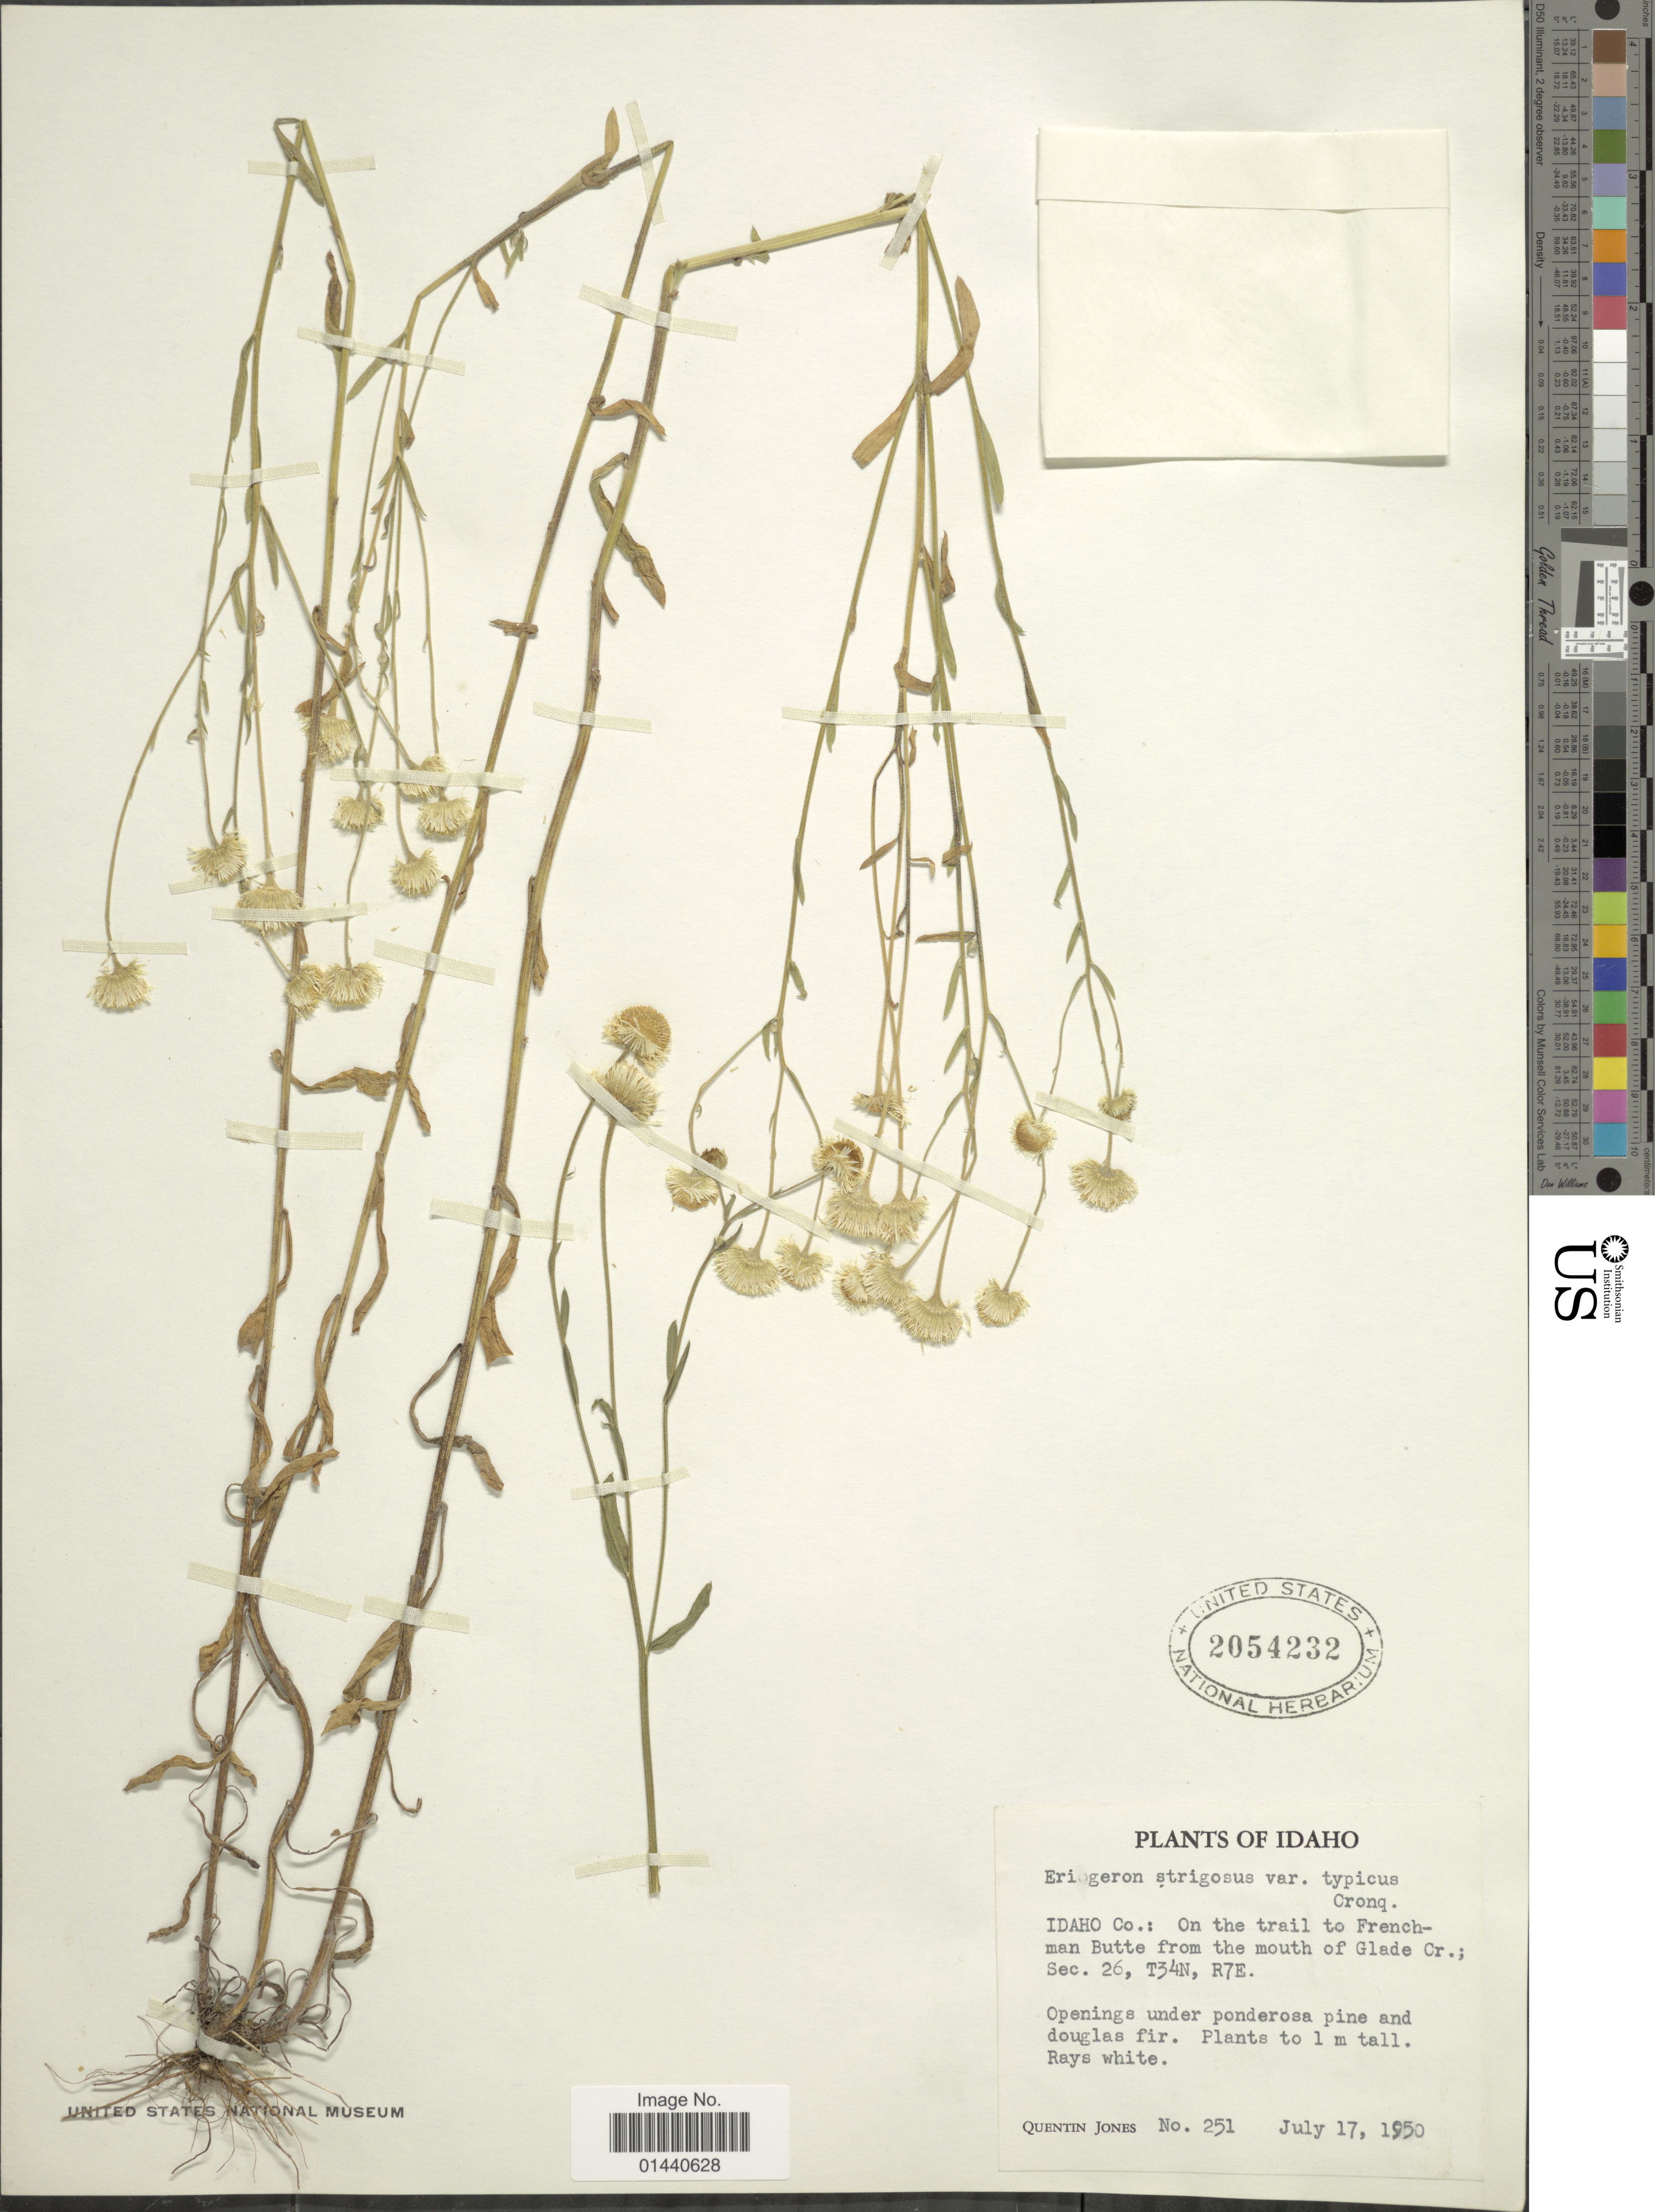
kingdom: Plantae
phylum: Tracheophyta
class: Magnoliopsida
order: Asterales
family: Asteraceae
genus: Erigeron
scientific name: Erigeron strigosus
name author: Muhl. ex Willd.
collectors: Q. Jones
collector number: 251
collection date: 1950-07-17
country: United States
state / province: Idaho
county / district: Idaho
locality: On the trail to Frenchman Butte from the mouth of Glade Cr.; Sec. 26, T34N, R7E.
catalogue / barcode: US 2054232